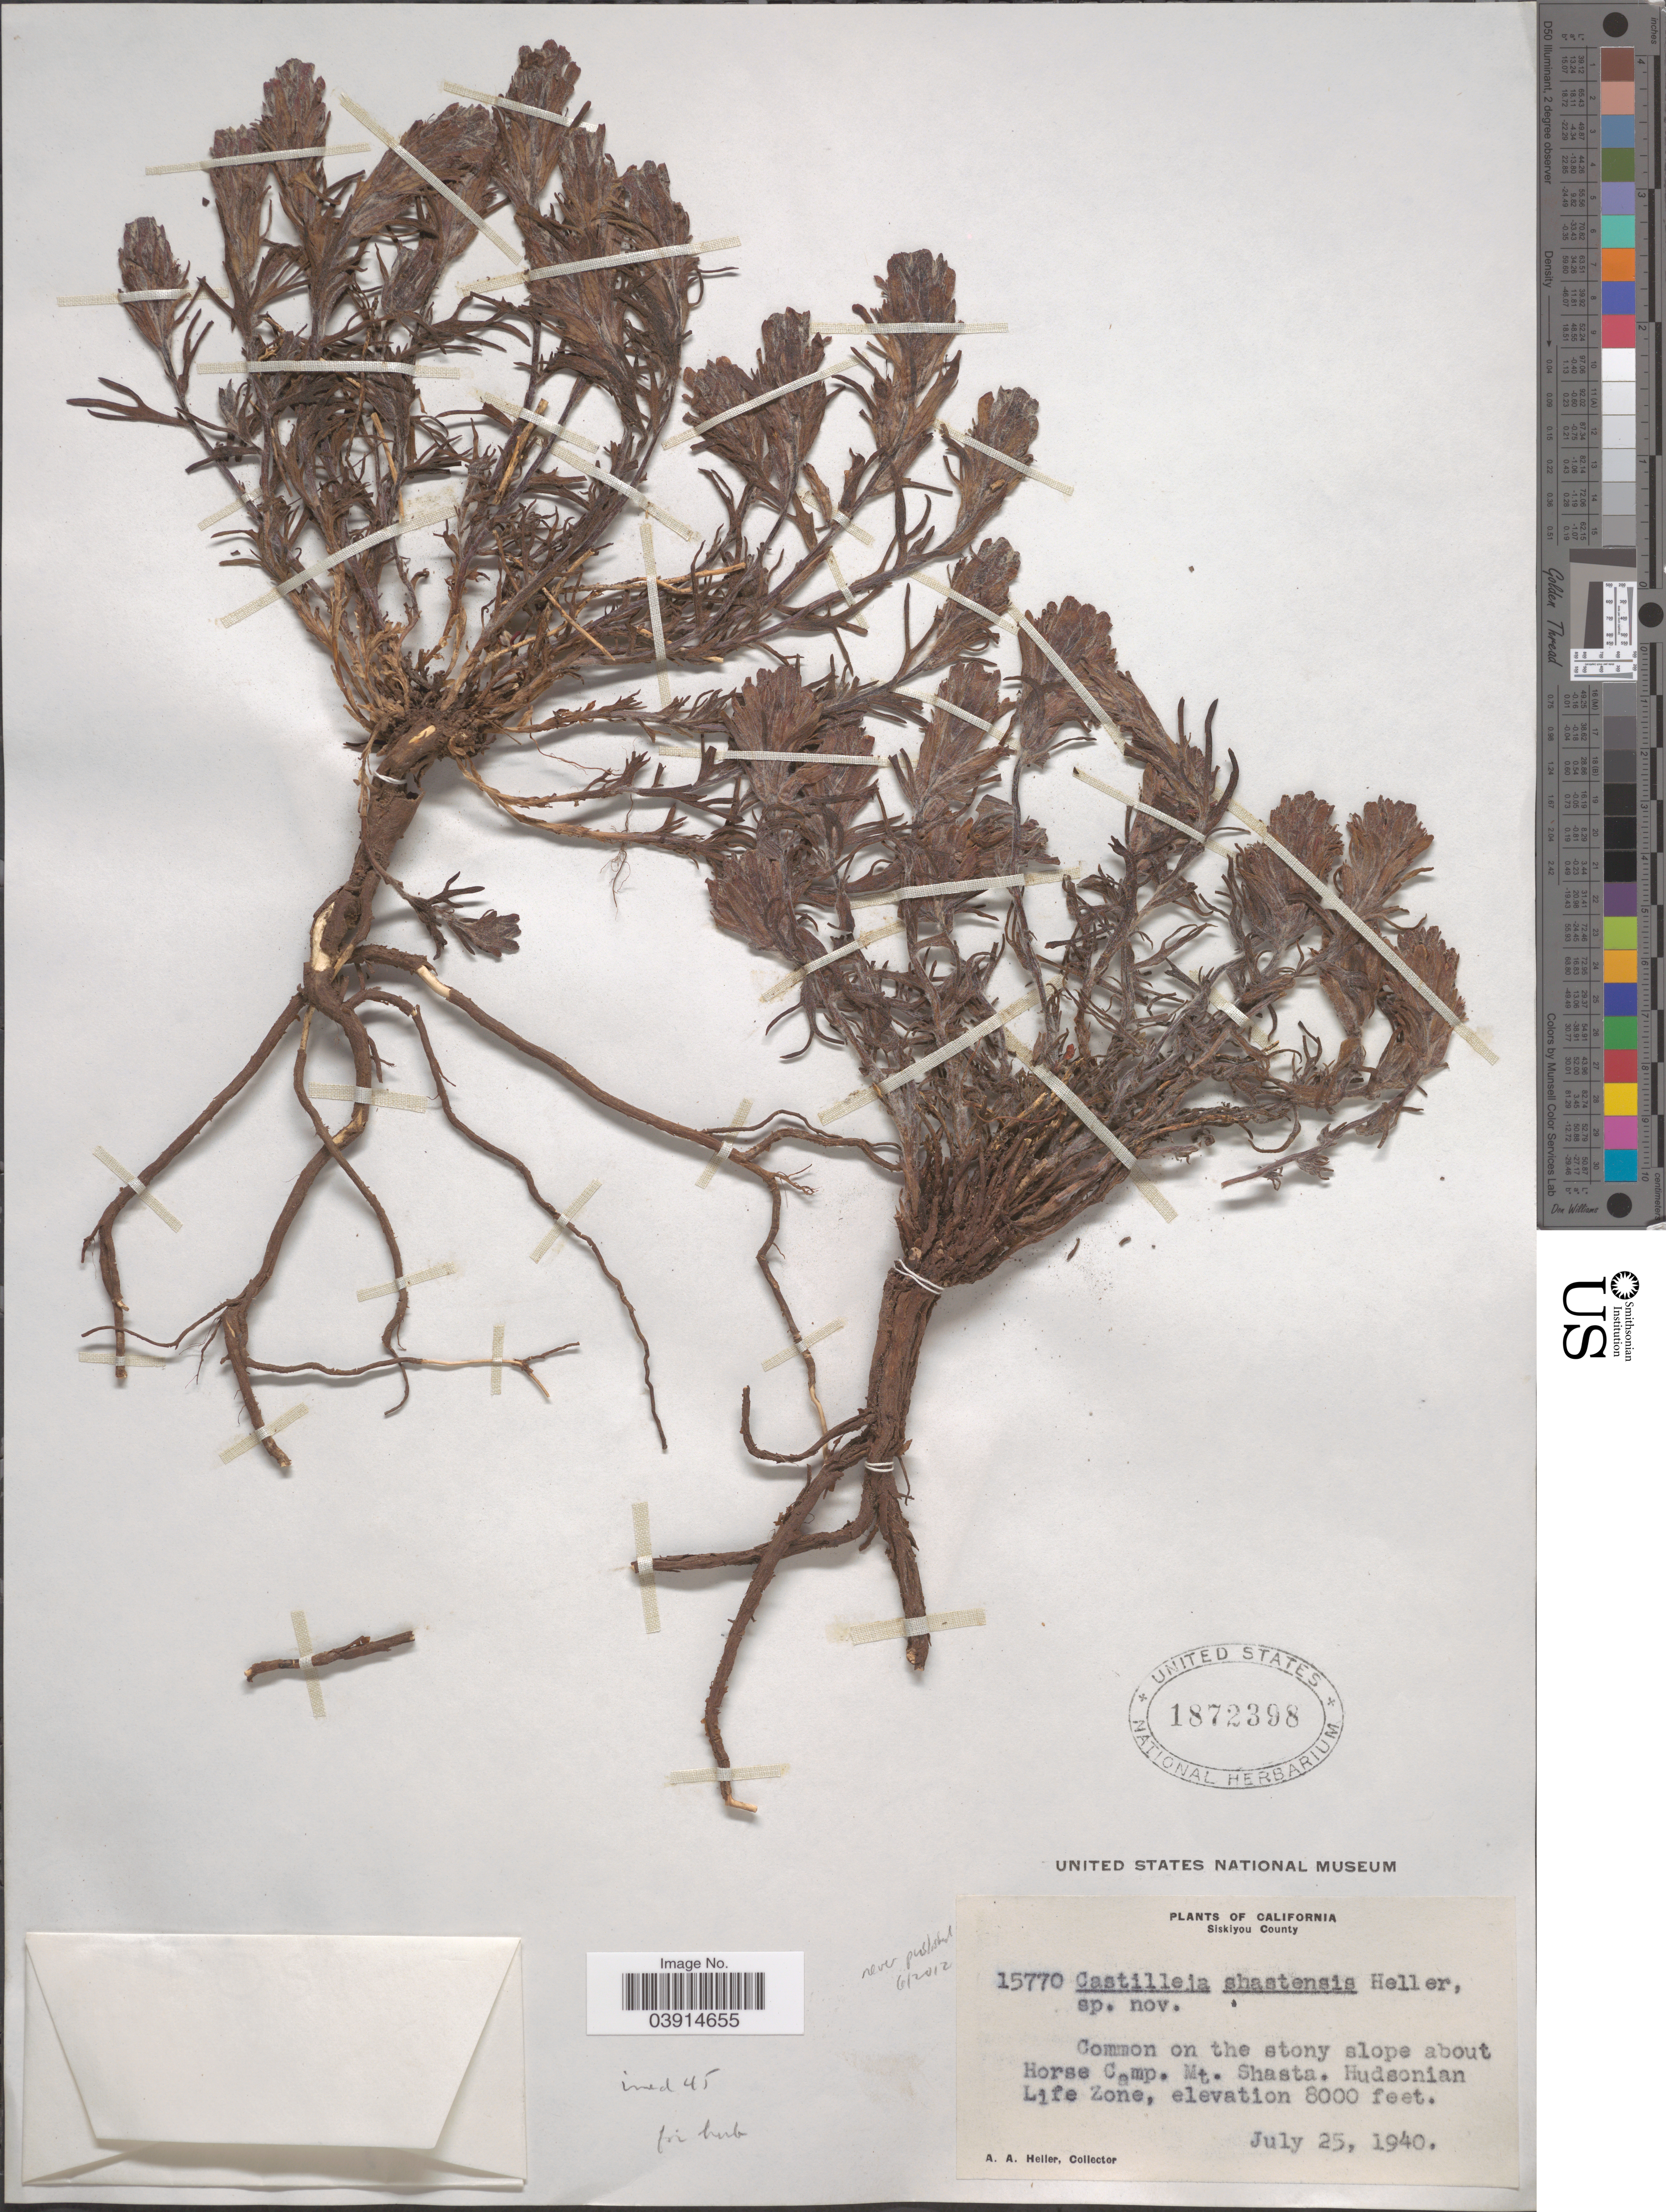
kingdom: Plantae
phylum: Tracheophyta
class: Magnoliopsida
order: Lamiales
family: Orobanchaceae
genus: Castilleja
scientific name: Castilleja sp.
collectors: A. A. Heller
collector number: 15770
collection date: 1940-07-25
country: United States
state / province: California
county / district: Siskiyou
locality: Siskiyou County. Common on the stony slope about Horse Camp. Mt. Shasta. Hudsonian Life Zone.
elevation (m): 2438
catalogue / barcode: US 1872398